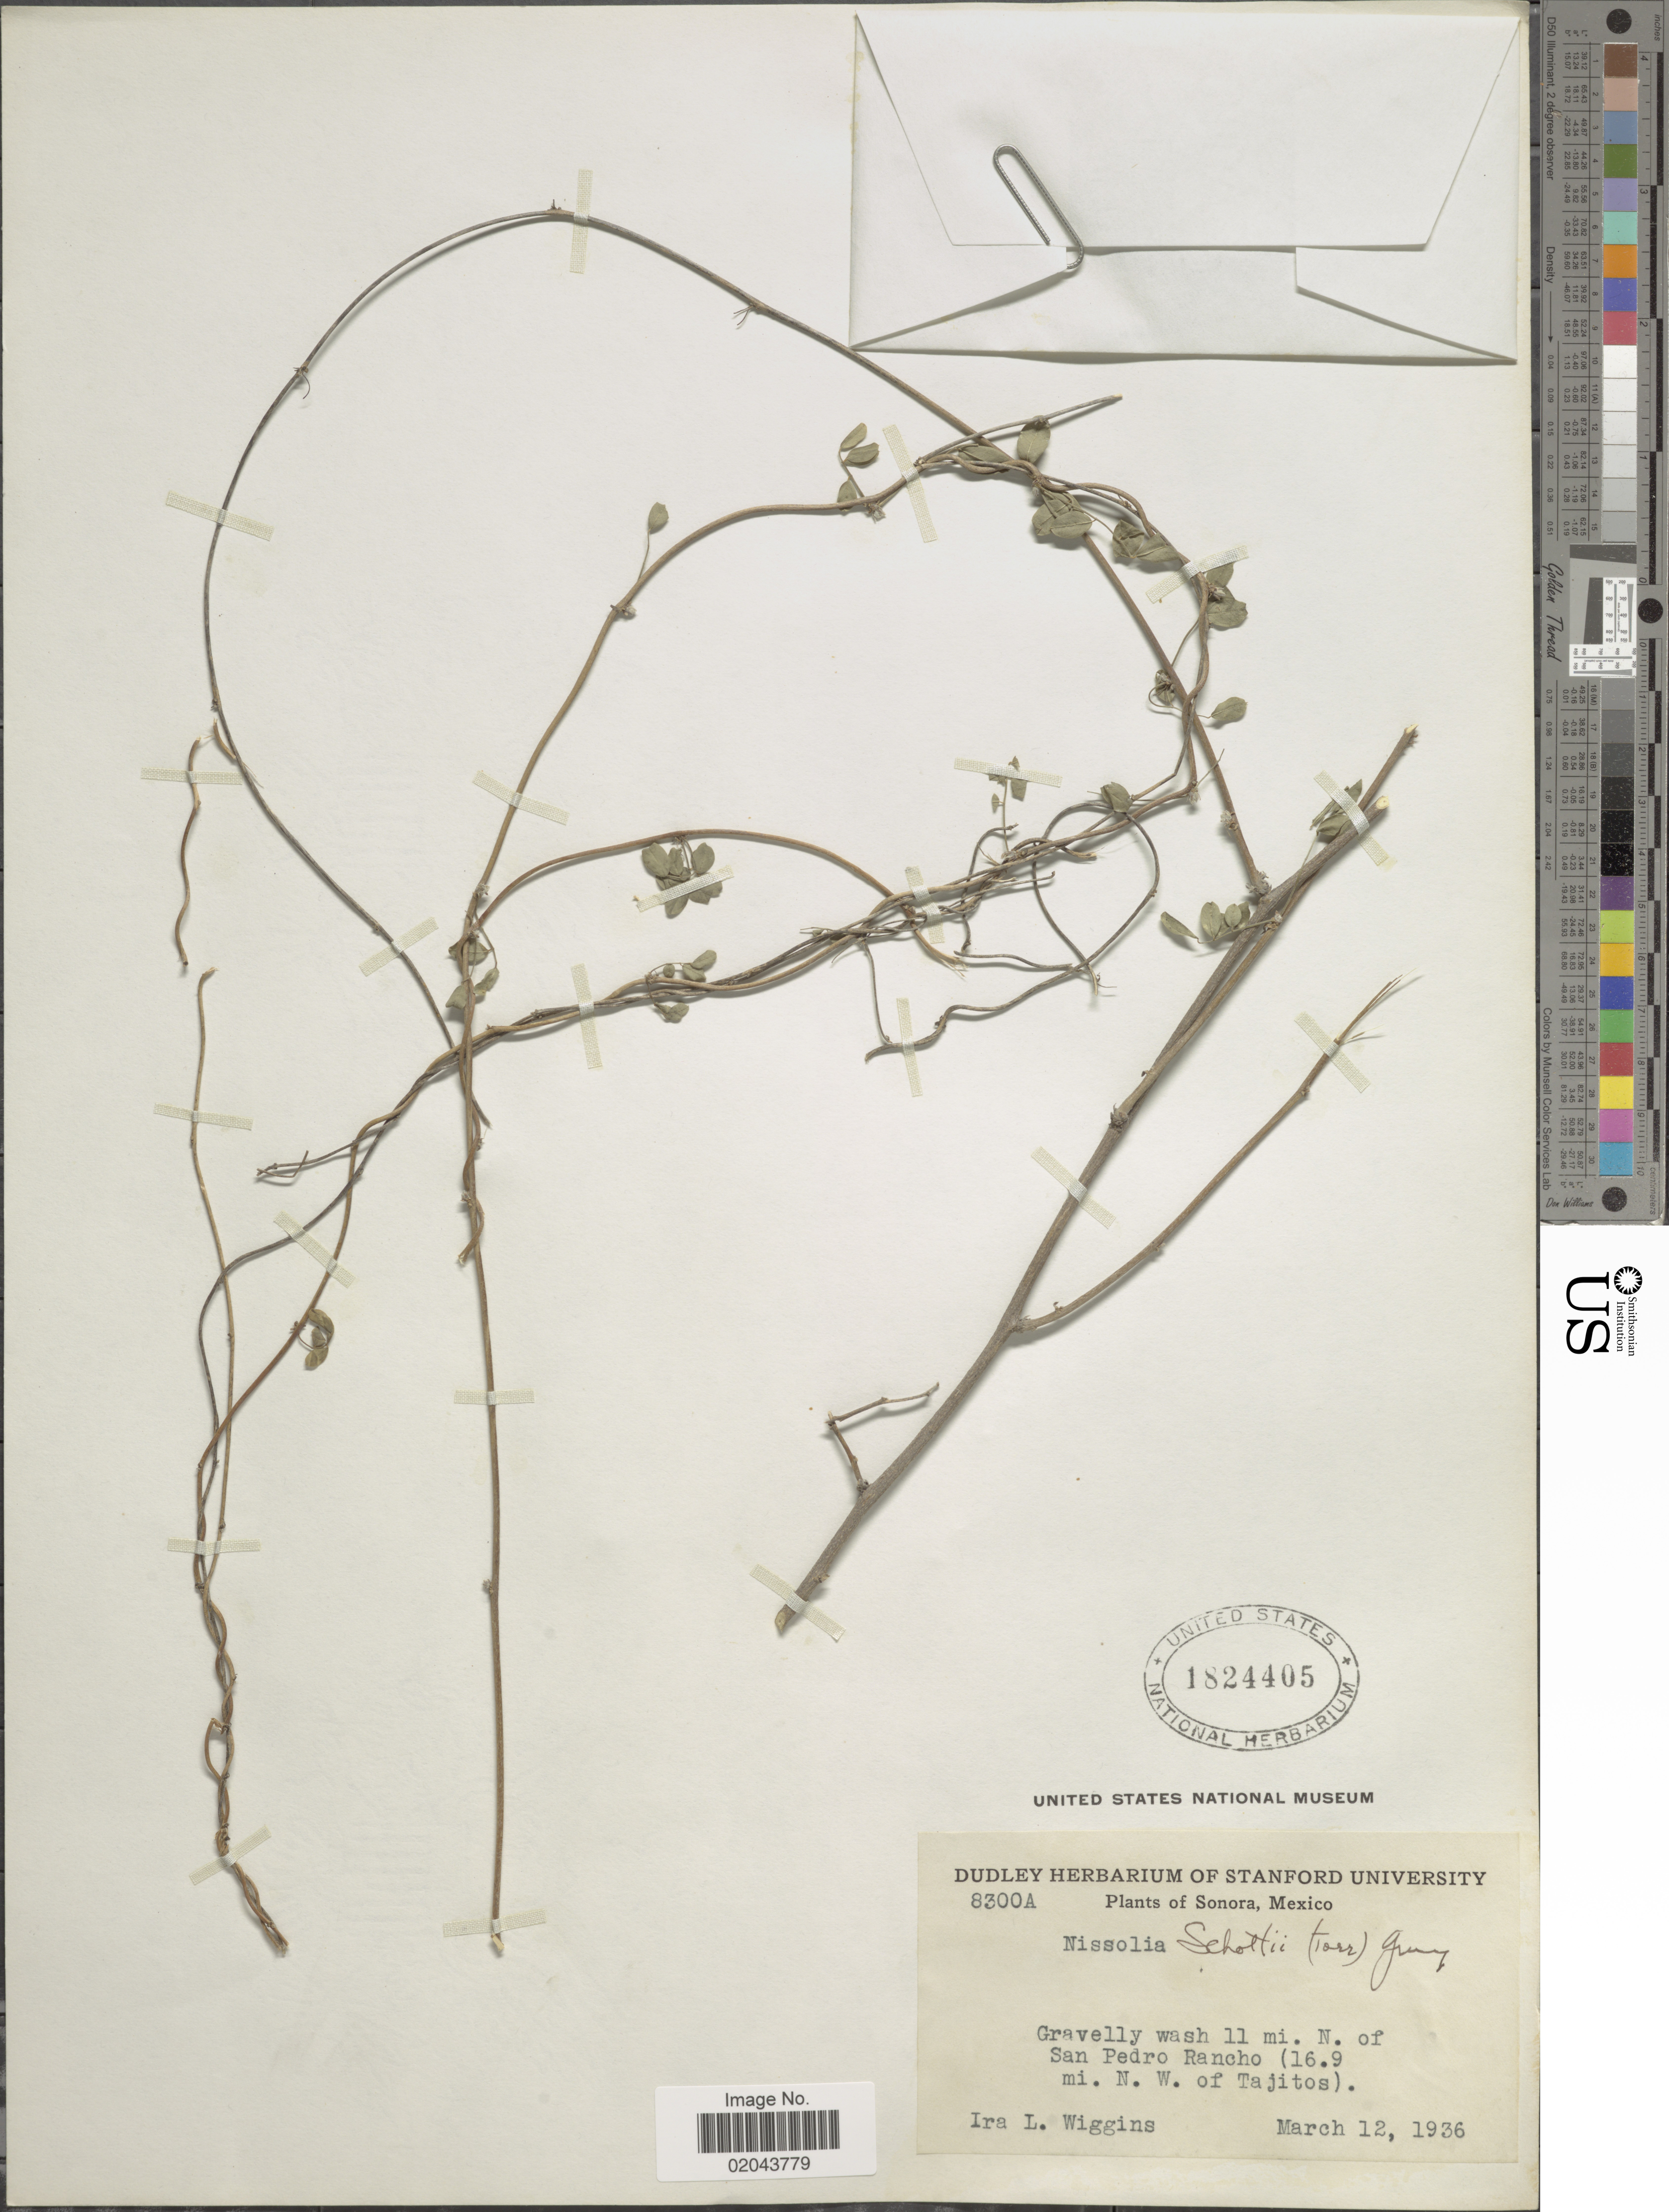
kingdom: Plantae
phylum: Tracheophyta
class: Magnoliopsida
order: Fabales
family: Fabaceae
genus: Nissolia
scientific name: Nissolia schottii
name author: A. Gray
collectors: I. L. Wiggins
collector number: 8300A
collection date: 1936-03-12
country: Mexico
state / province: Sonora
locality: Gravelly wash 11mi. N. of San Pedro Rancho (16.9 mi. N.W. of Tajitos).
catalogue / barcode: US 1824405